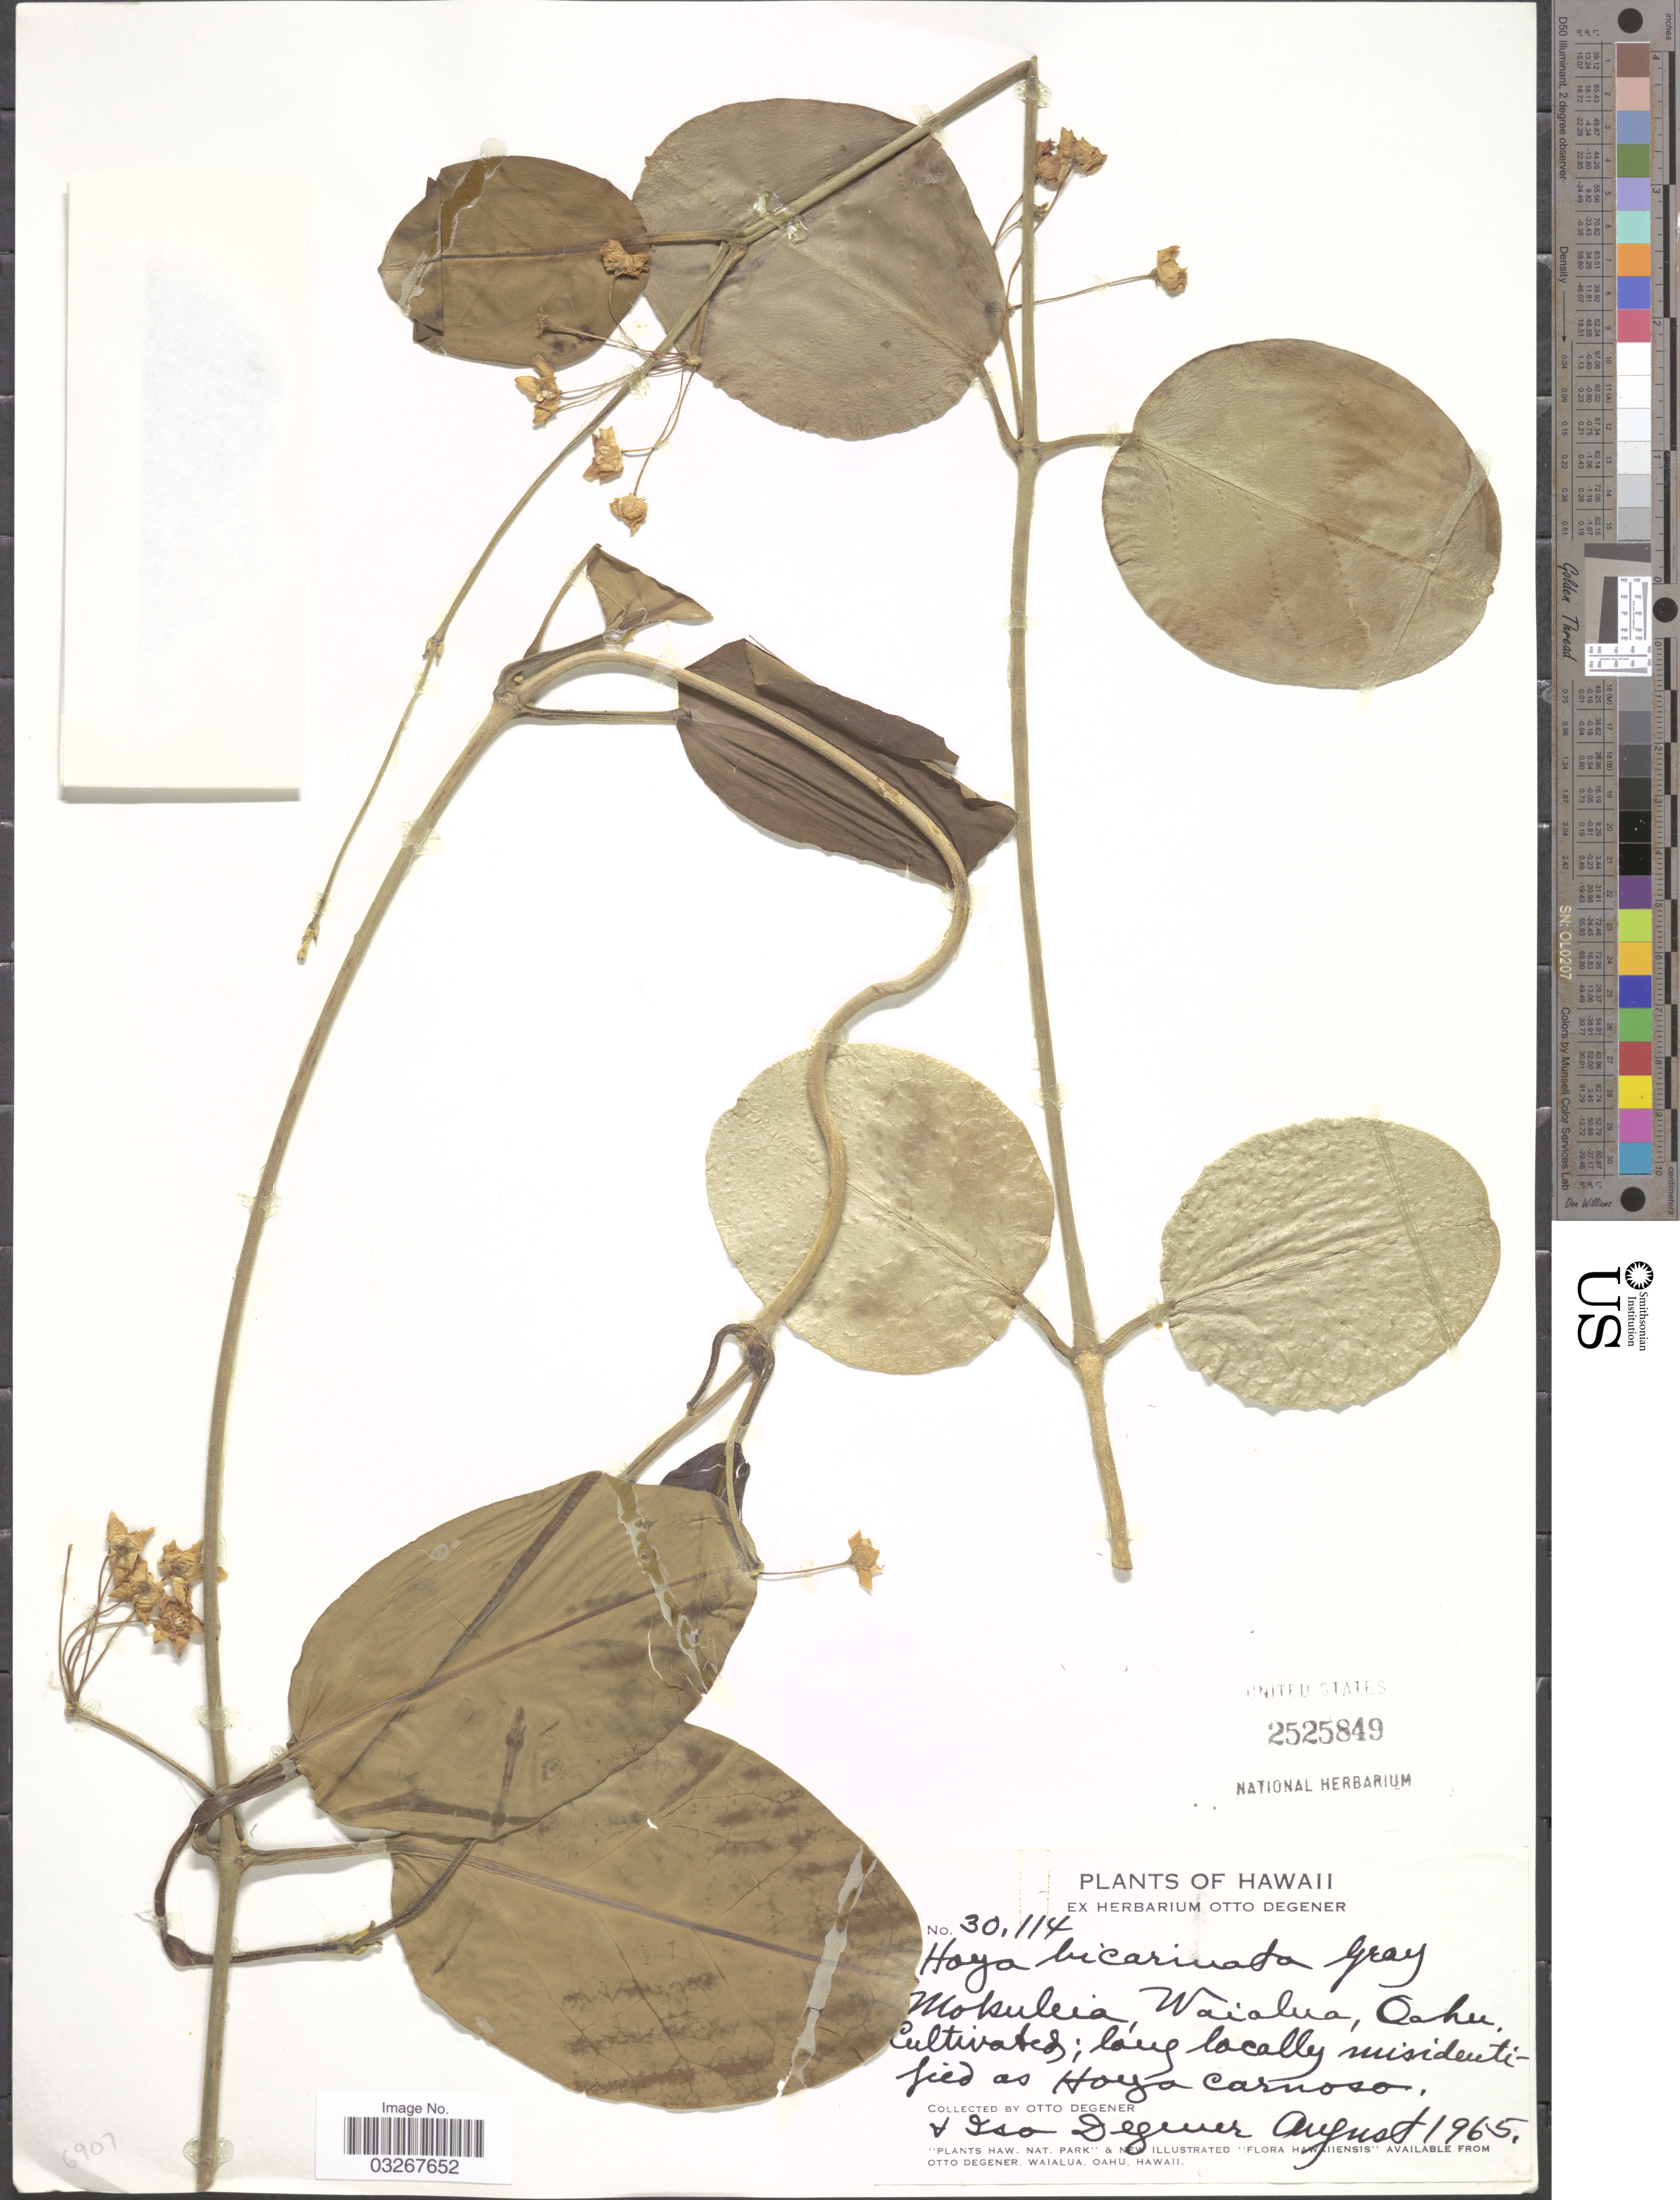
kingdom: Plantae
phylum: Tracheophyta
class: Magnoliopsida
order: Gentianales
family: Apocynaceae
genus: Hoya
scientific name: Hoya bicarinata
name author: A. Gray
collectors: O. Degener & I. Degener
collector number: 30114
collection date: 1965-08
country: United States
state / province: Hawaii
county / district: Honolulu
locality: Mokuleia, Waialua, Oahu.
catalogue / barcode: US 2525849